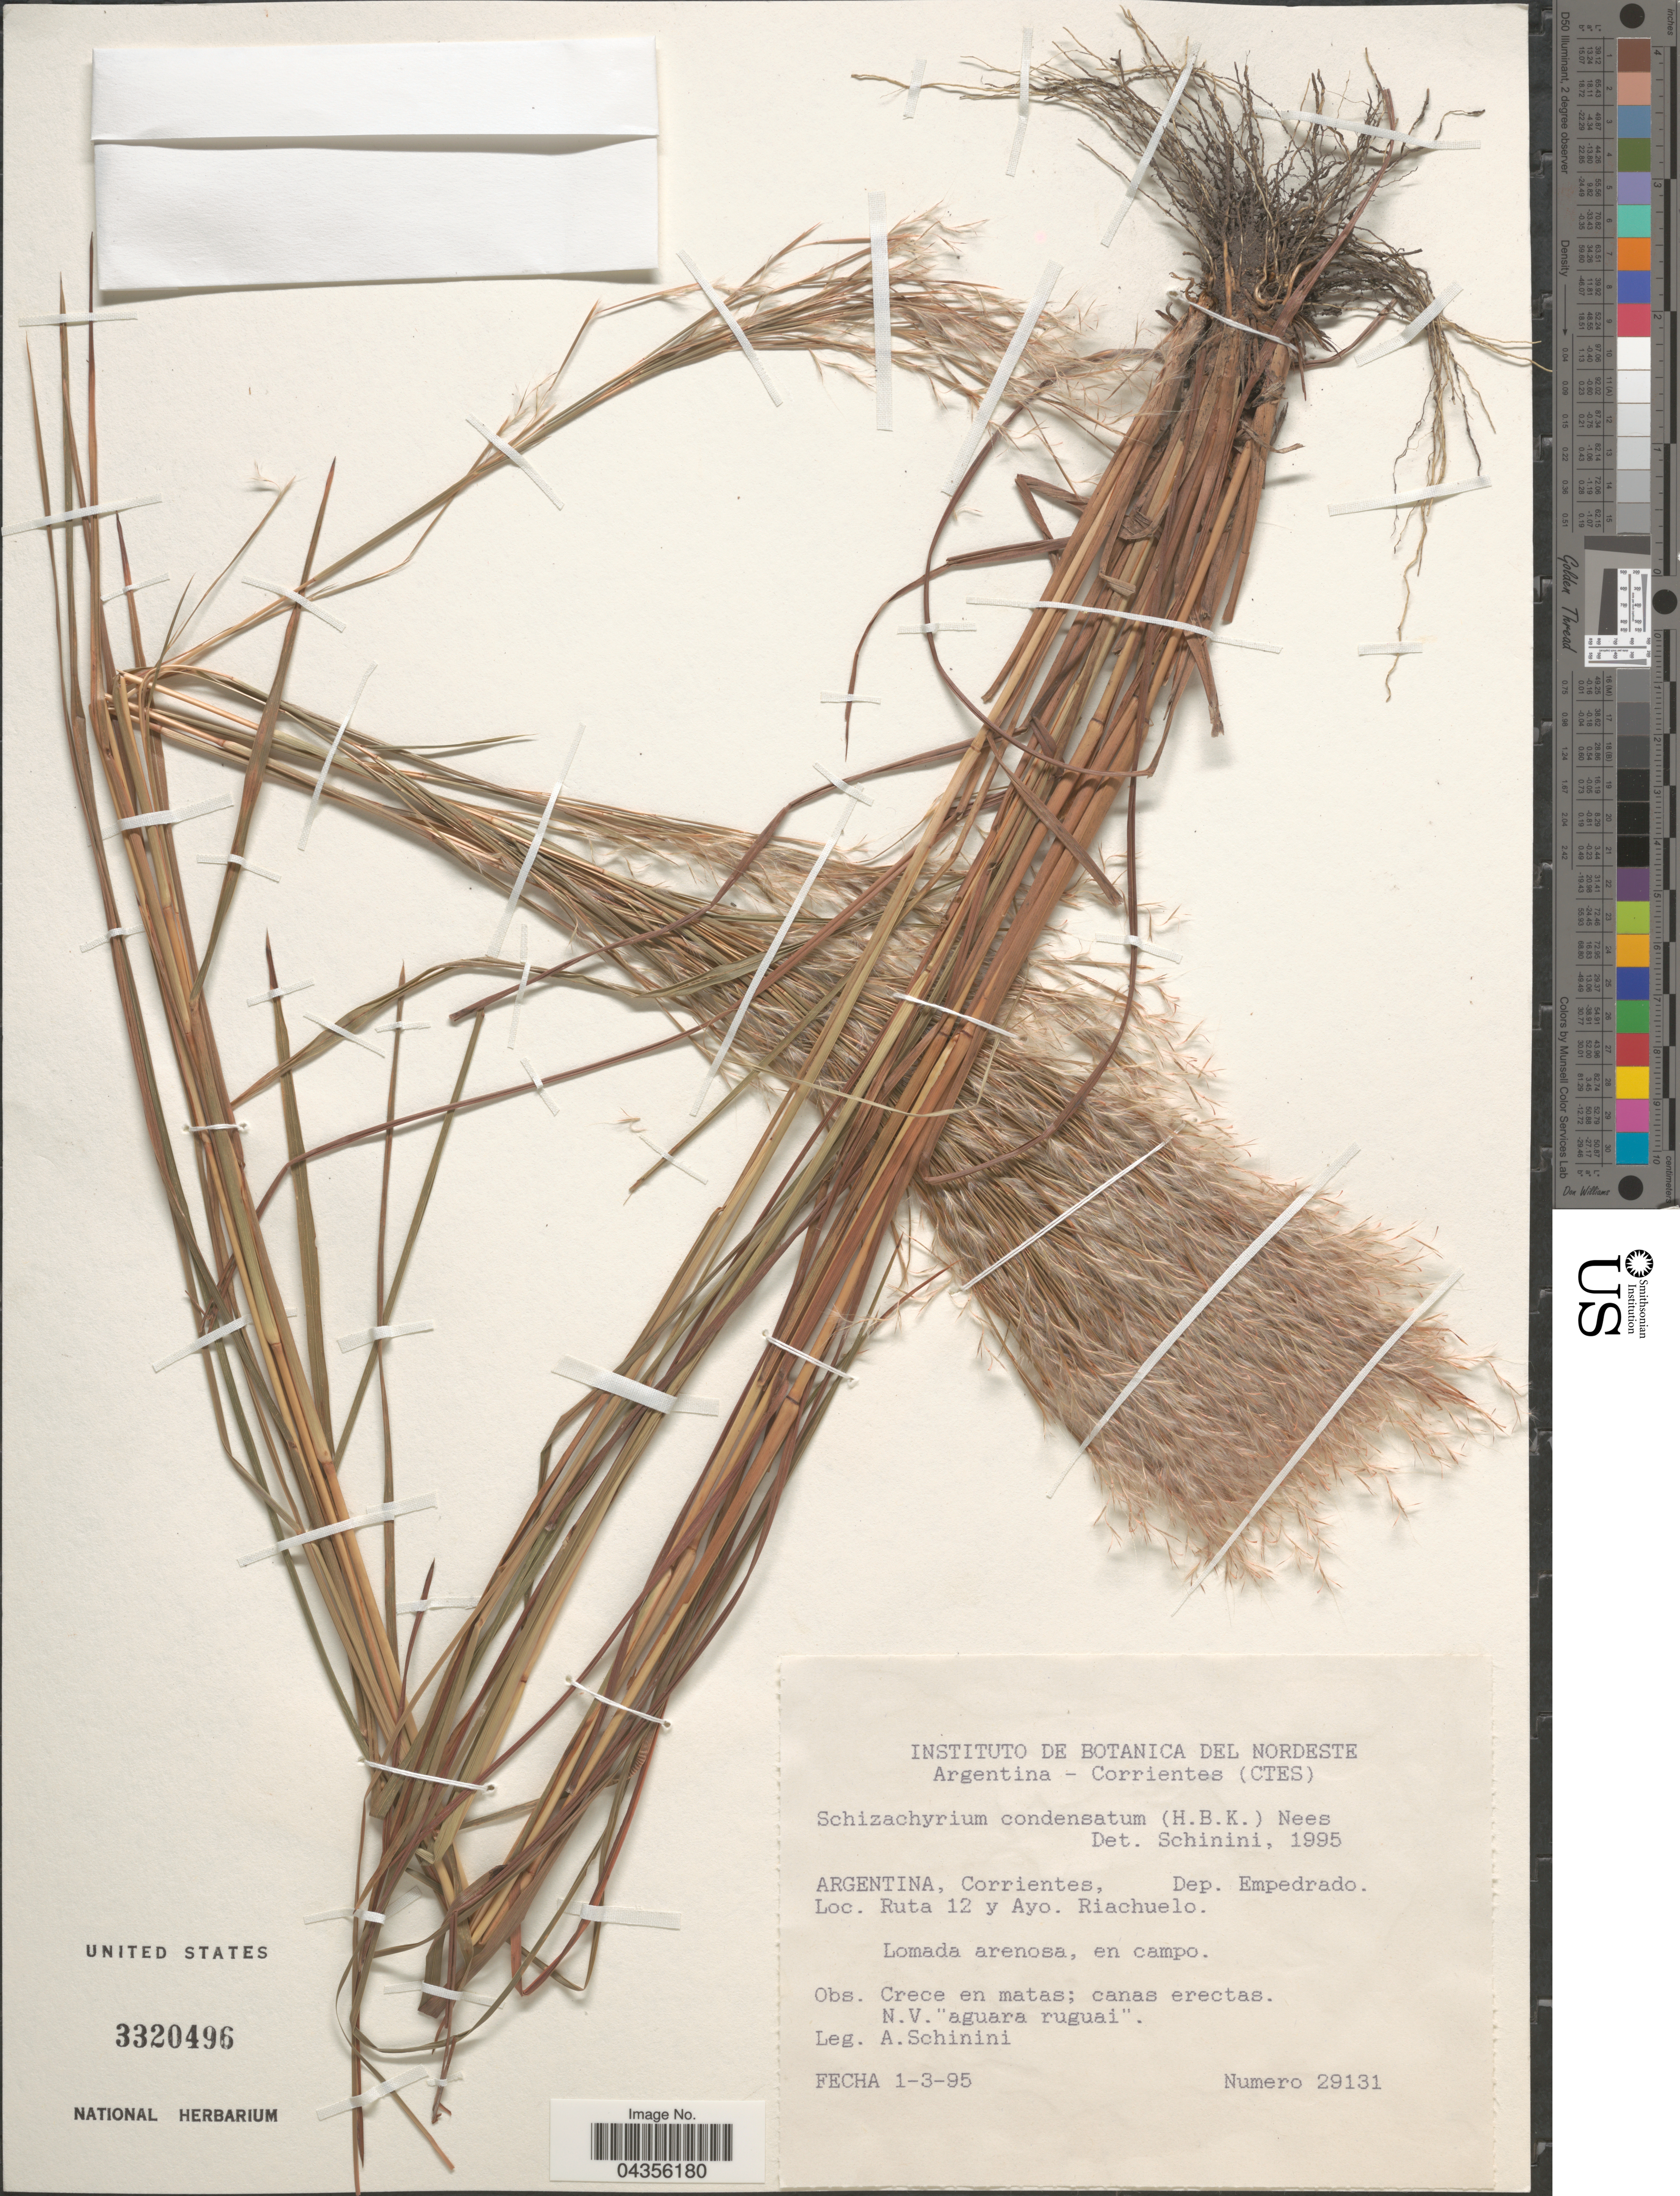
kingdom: Plantae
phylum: Tracheophyta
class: Liliopsida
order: Poales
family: Poaceae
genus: Schizachyrium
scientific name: Schizachyrium condensatum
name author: (Kunth) Nees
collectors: A. Schinini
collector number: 29131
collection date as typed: Transcribed d/m/y: 1/3/95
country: Argentina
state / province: Corrientes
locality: Dep. Empedrado. Ruta 12 y Ayo. Riachuelo.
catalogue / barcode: US 3320496